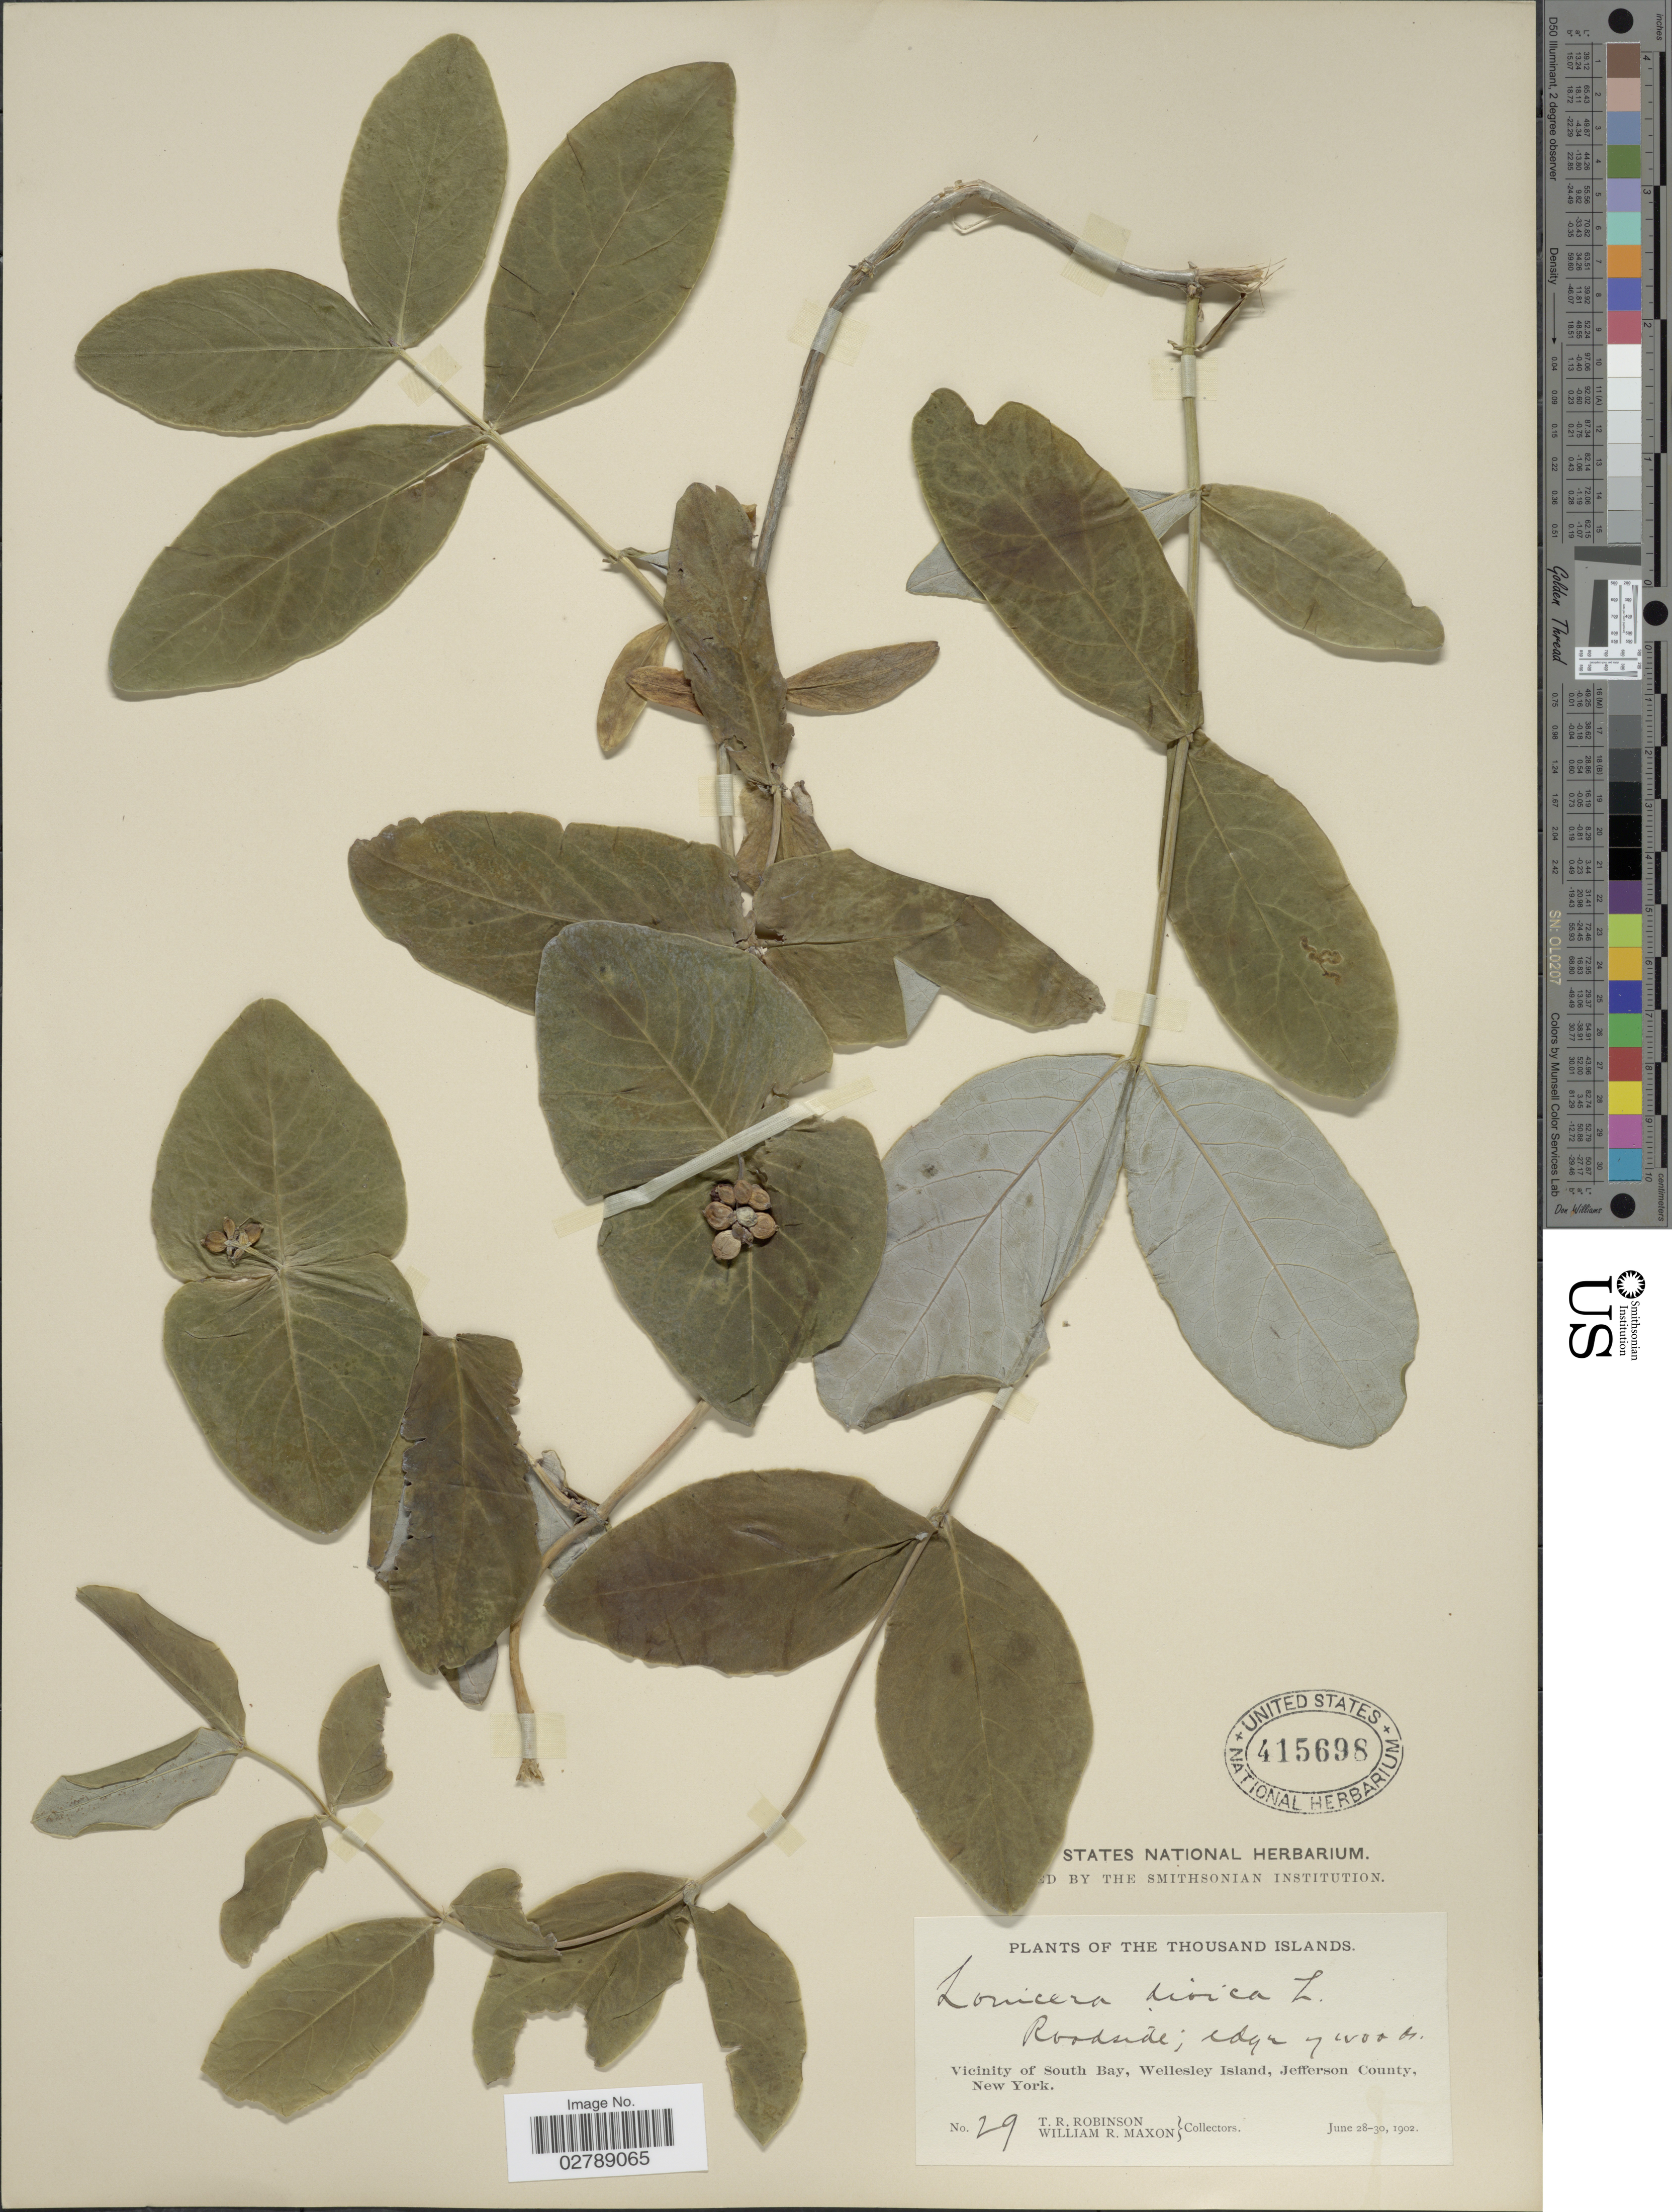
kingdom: Plantae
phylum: Tracheophyta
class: Magnoliopsida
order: Dipsacales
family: Caprifoliaceae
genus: Lonicera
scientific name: Lonicera dioica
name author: L.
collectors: T. R. Robinson & W. R. Maxon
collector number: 29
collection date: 1902-06-28/1902-06-30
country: United States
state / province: New York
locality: Thousand Islands. Vicinity of South Bay, Wellesly Island, Jefferson Country.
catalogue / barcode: US 415698